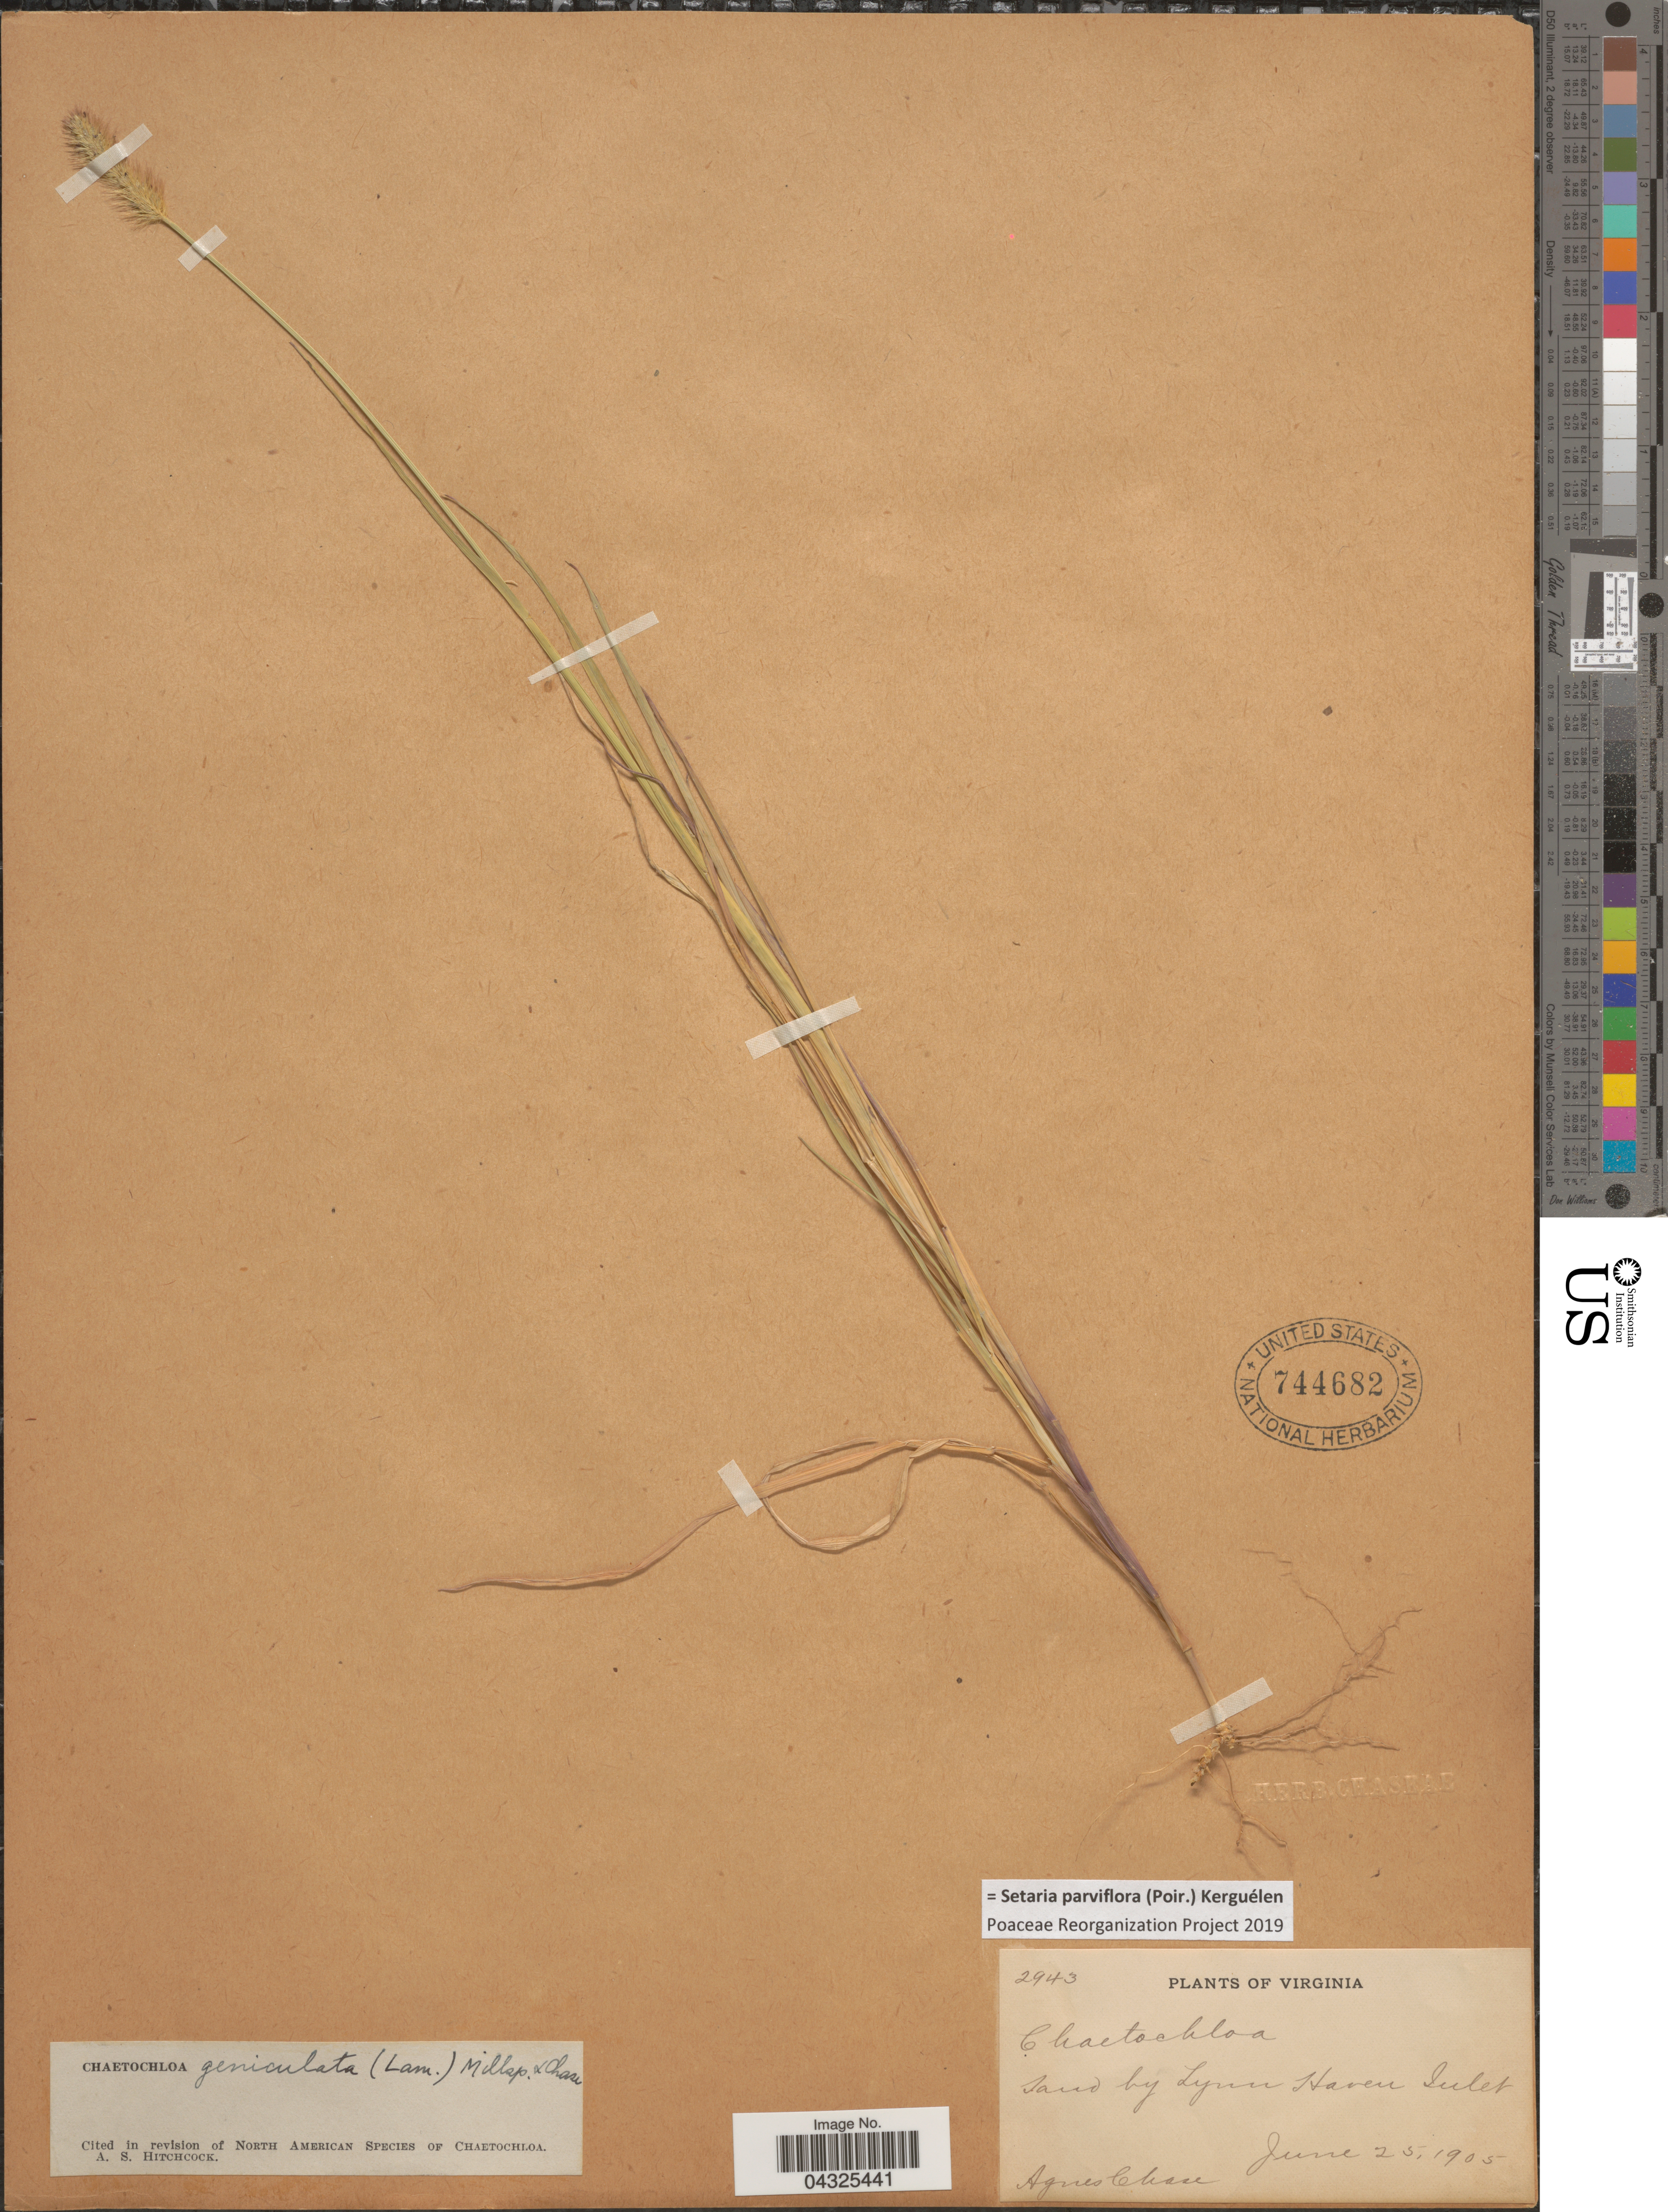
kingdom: Plantae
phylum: Tracheophyta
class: Liliopsida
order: Poales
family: Poaceae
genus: Setaria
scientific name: Setaria parviflora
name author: (Poir.) Kerguélen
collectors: A. Chase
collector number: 2943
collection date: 1905-06-25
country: United States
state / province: Virginia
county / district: City of Virginia Beach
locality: Sand by Lynn Haven Inlet.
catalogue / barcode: US 744682